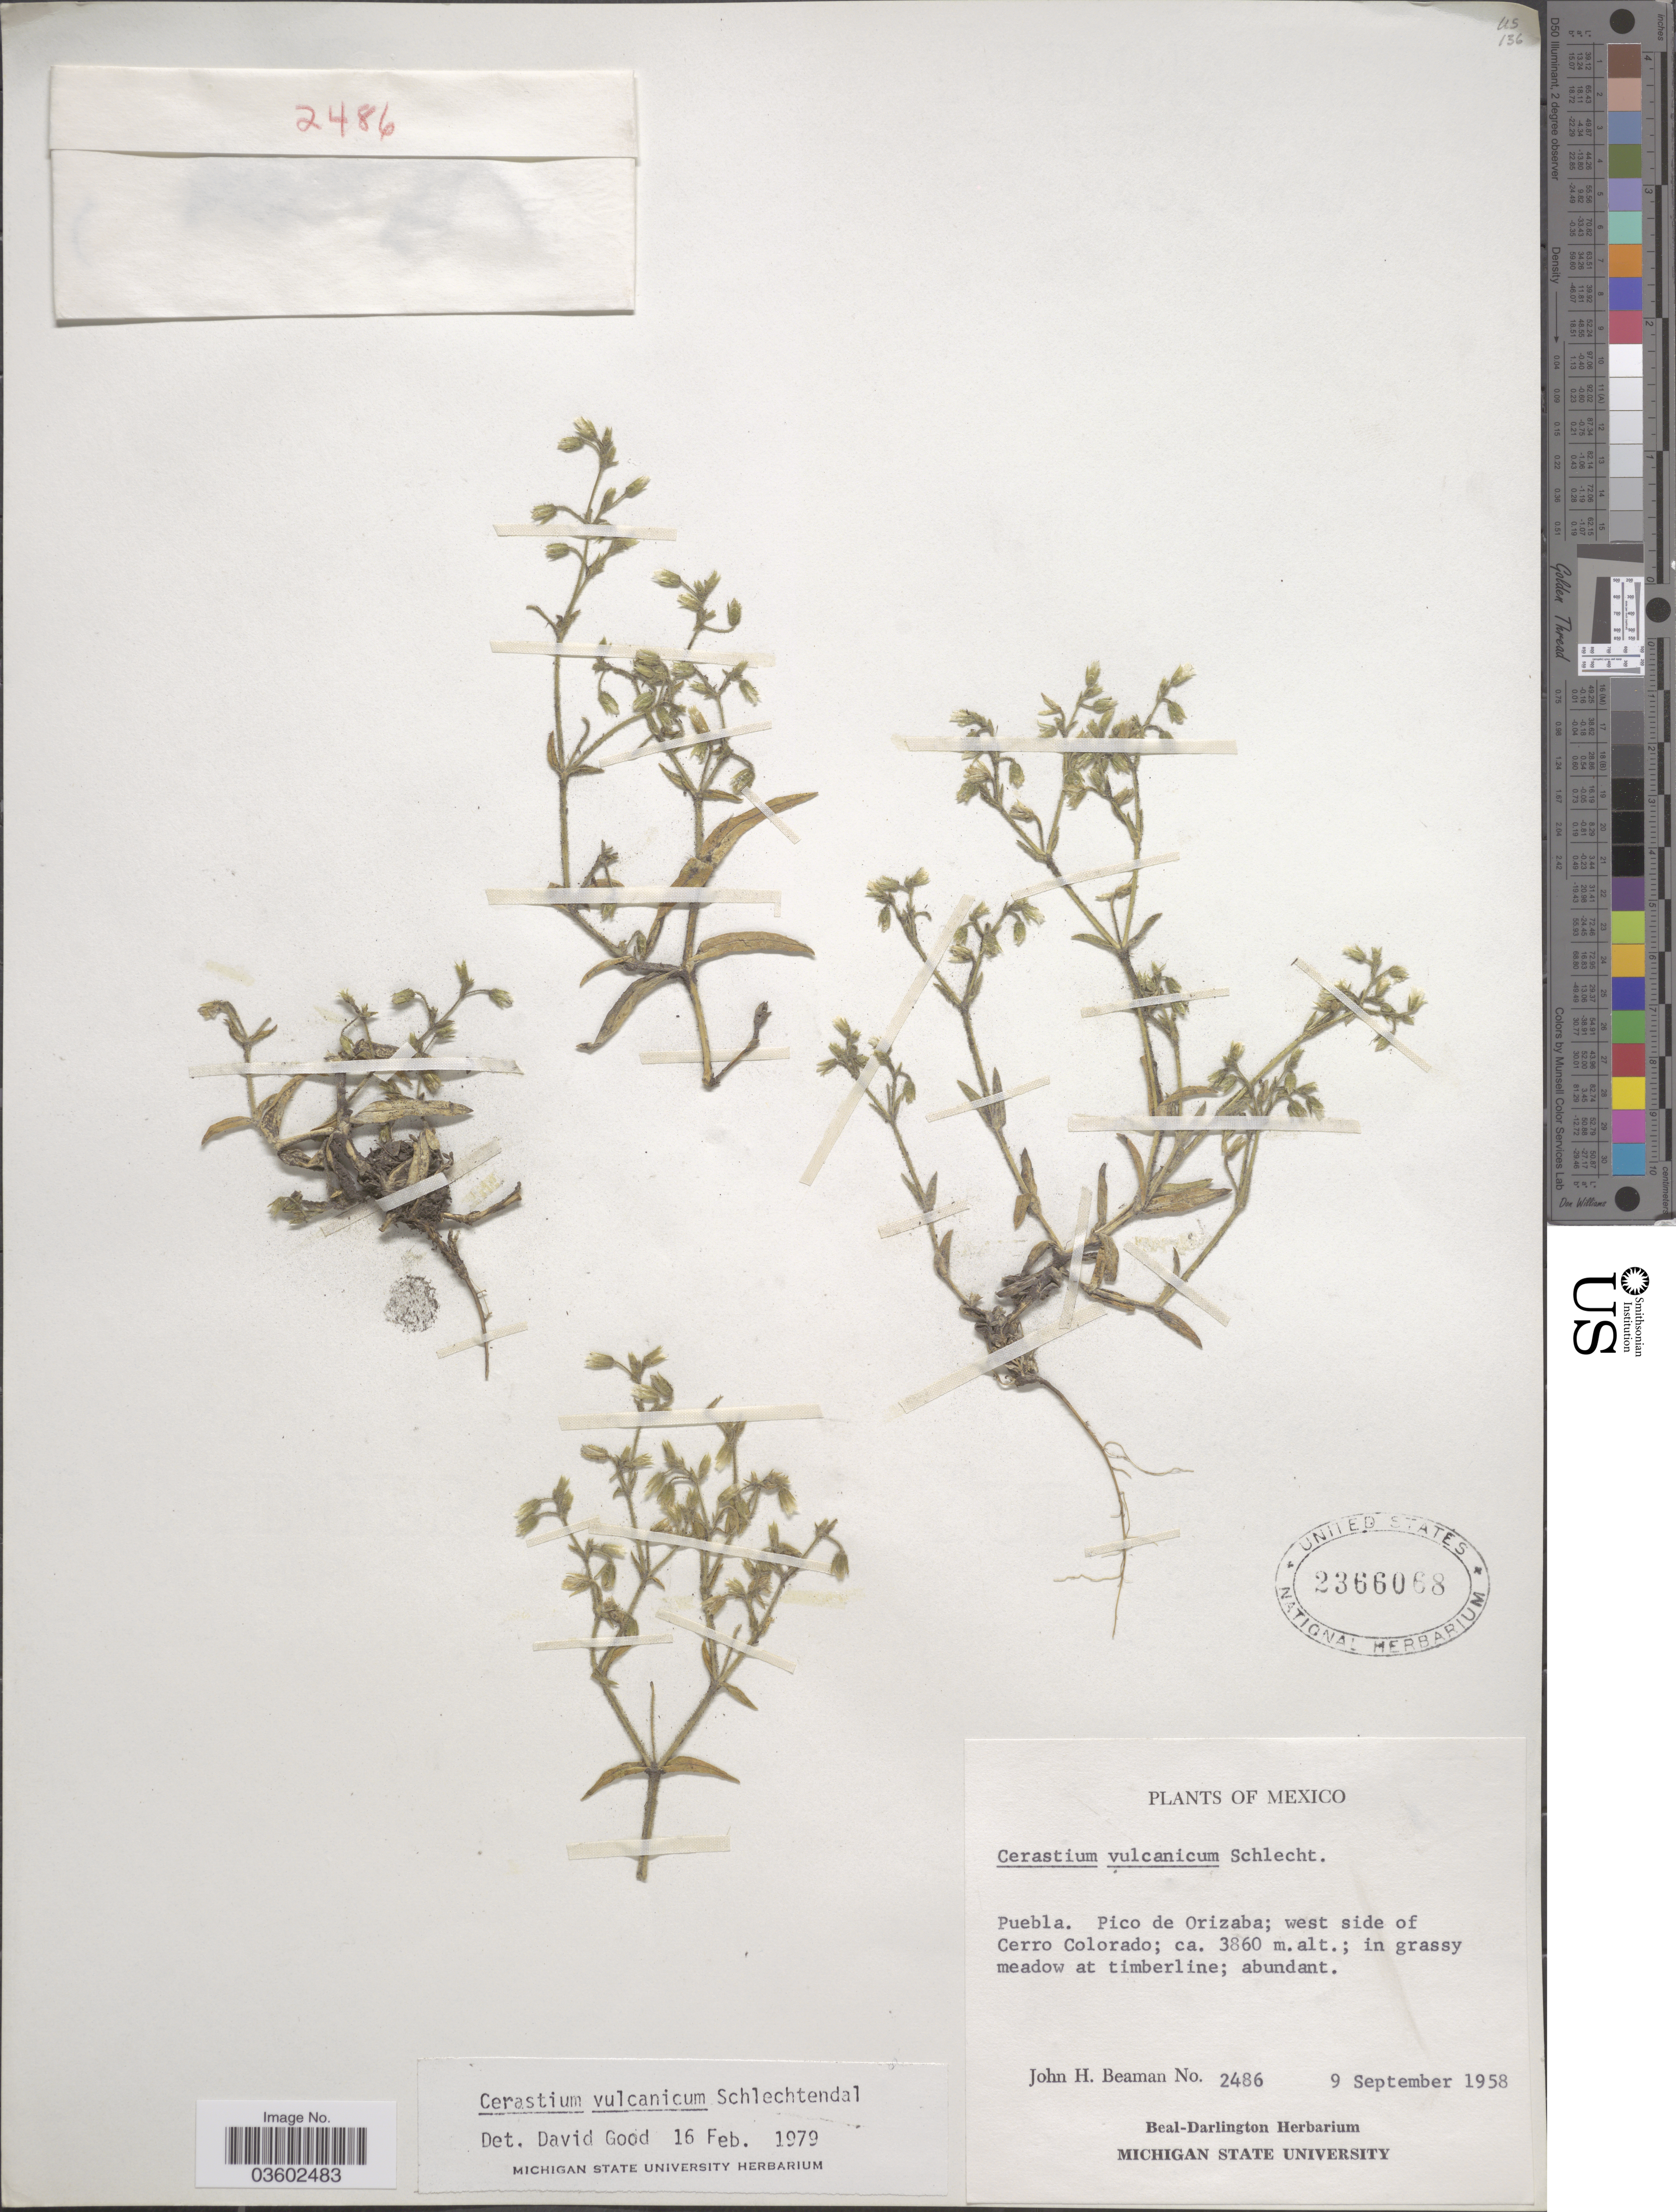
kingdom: Plantae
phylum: Tracheophyta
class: Magnoliopsida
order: Caryophyllales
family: Caryophyllaceae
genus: Cerastium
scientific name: Cerastium vulcanicum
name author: Schltdl.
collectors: J. H. Beaman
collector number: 2486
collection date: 1958-09-09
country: Mexico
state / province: Puebla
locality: Pico de Orizaba; west side of Cerro Colorado.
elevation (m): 3860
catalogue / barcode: US 2366068